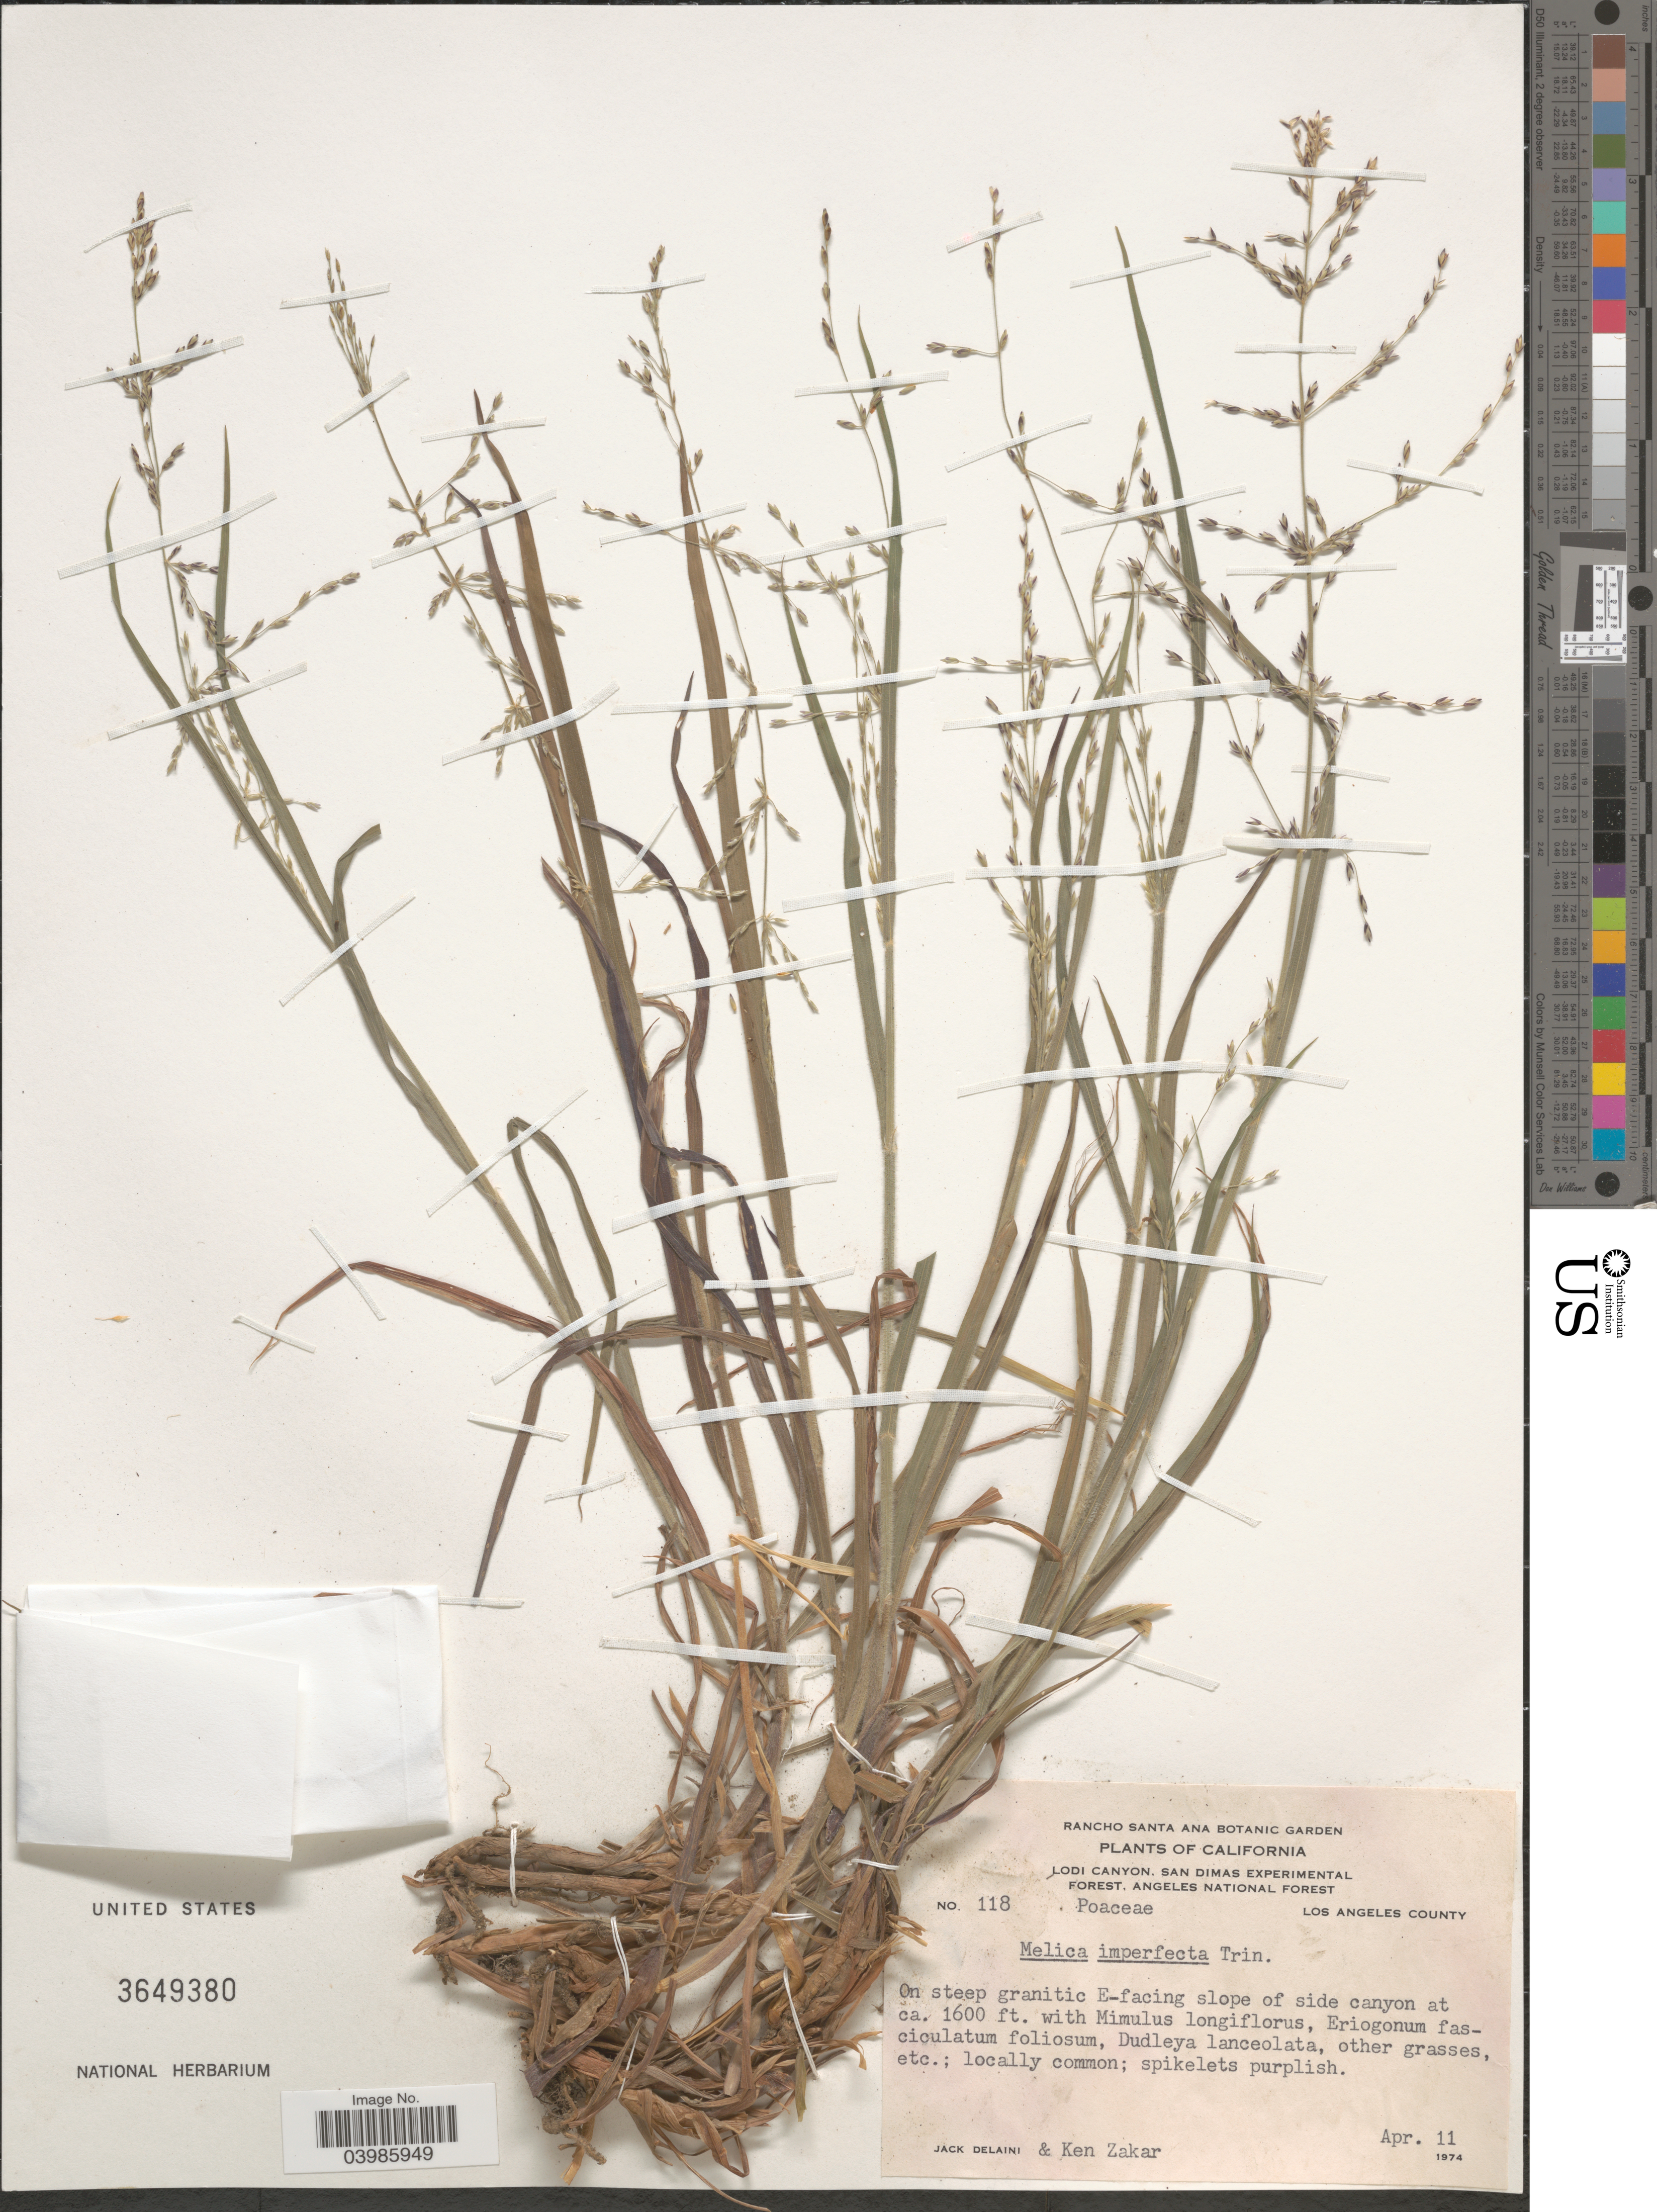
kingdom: Plantae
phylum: Tracheophyta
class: Liliopsida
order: Poales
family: Poaceae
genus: Melica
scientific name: Melica imperfecta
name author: Trin.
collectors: J. Delaini & K. Zakar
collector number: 118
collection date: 1974-04-11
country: United States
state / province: California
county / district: Los Angeles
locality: Lodi Canyon, San Dimas Experimental Forest, Angeles National Forest. Los Angeles County. On steep granitic E-facing slope of side canyon.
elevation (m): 488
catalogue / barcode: US 3649380